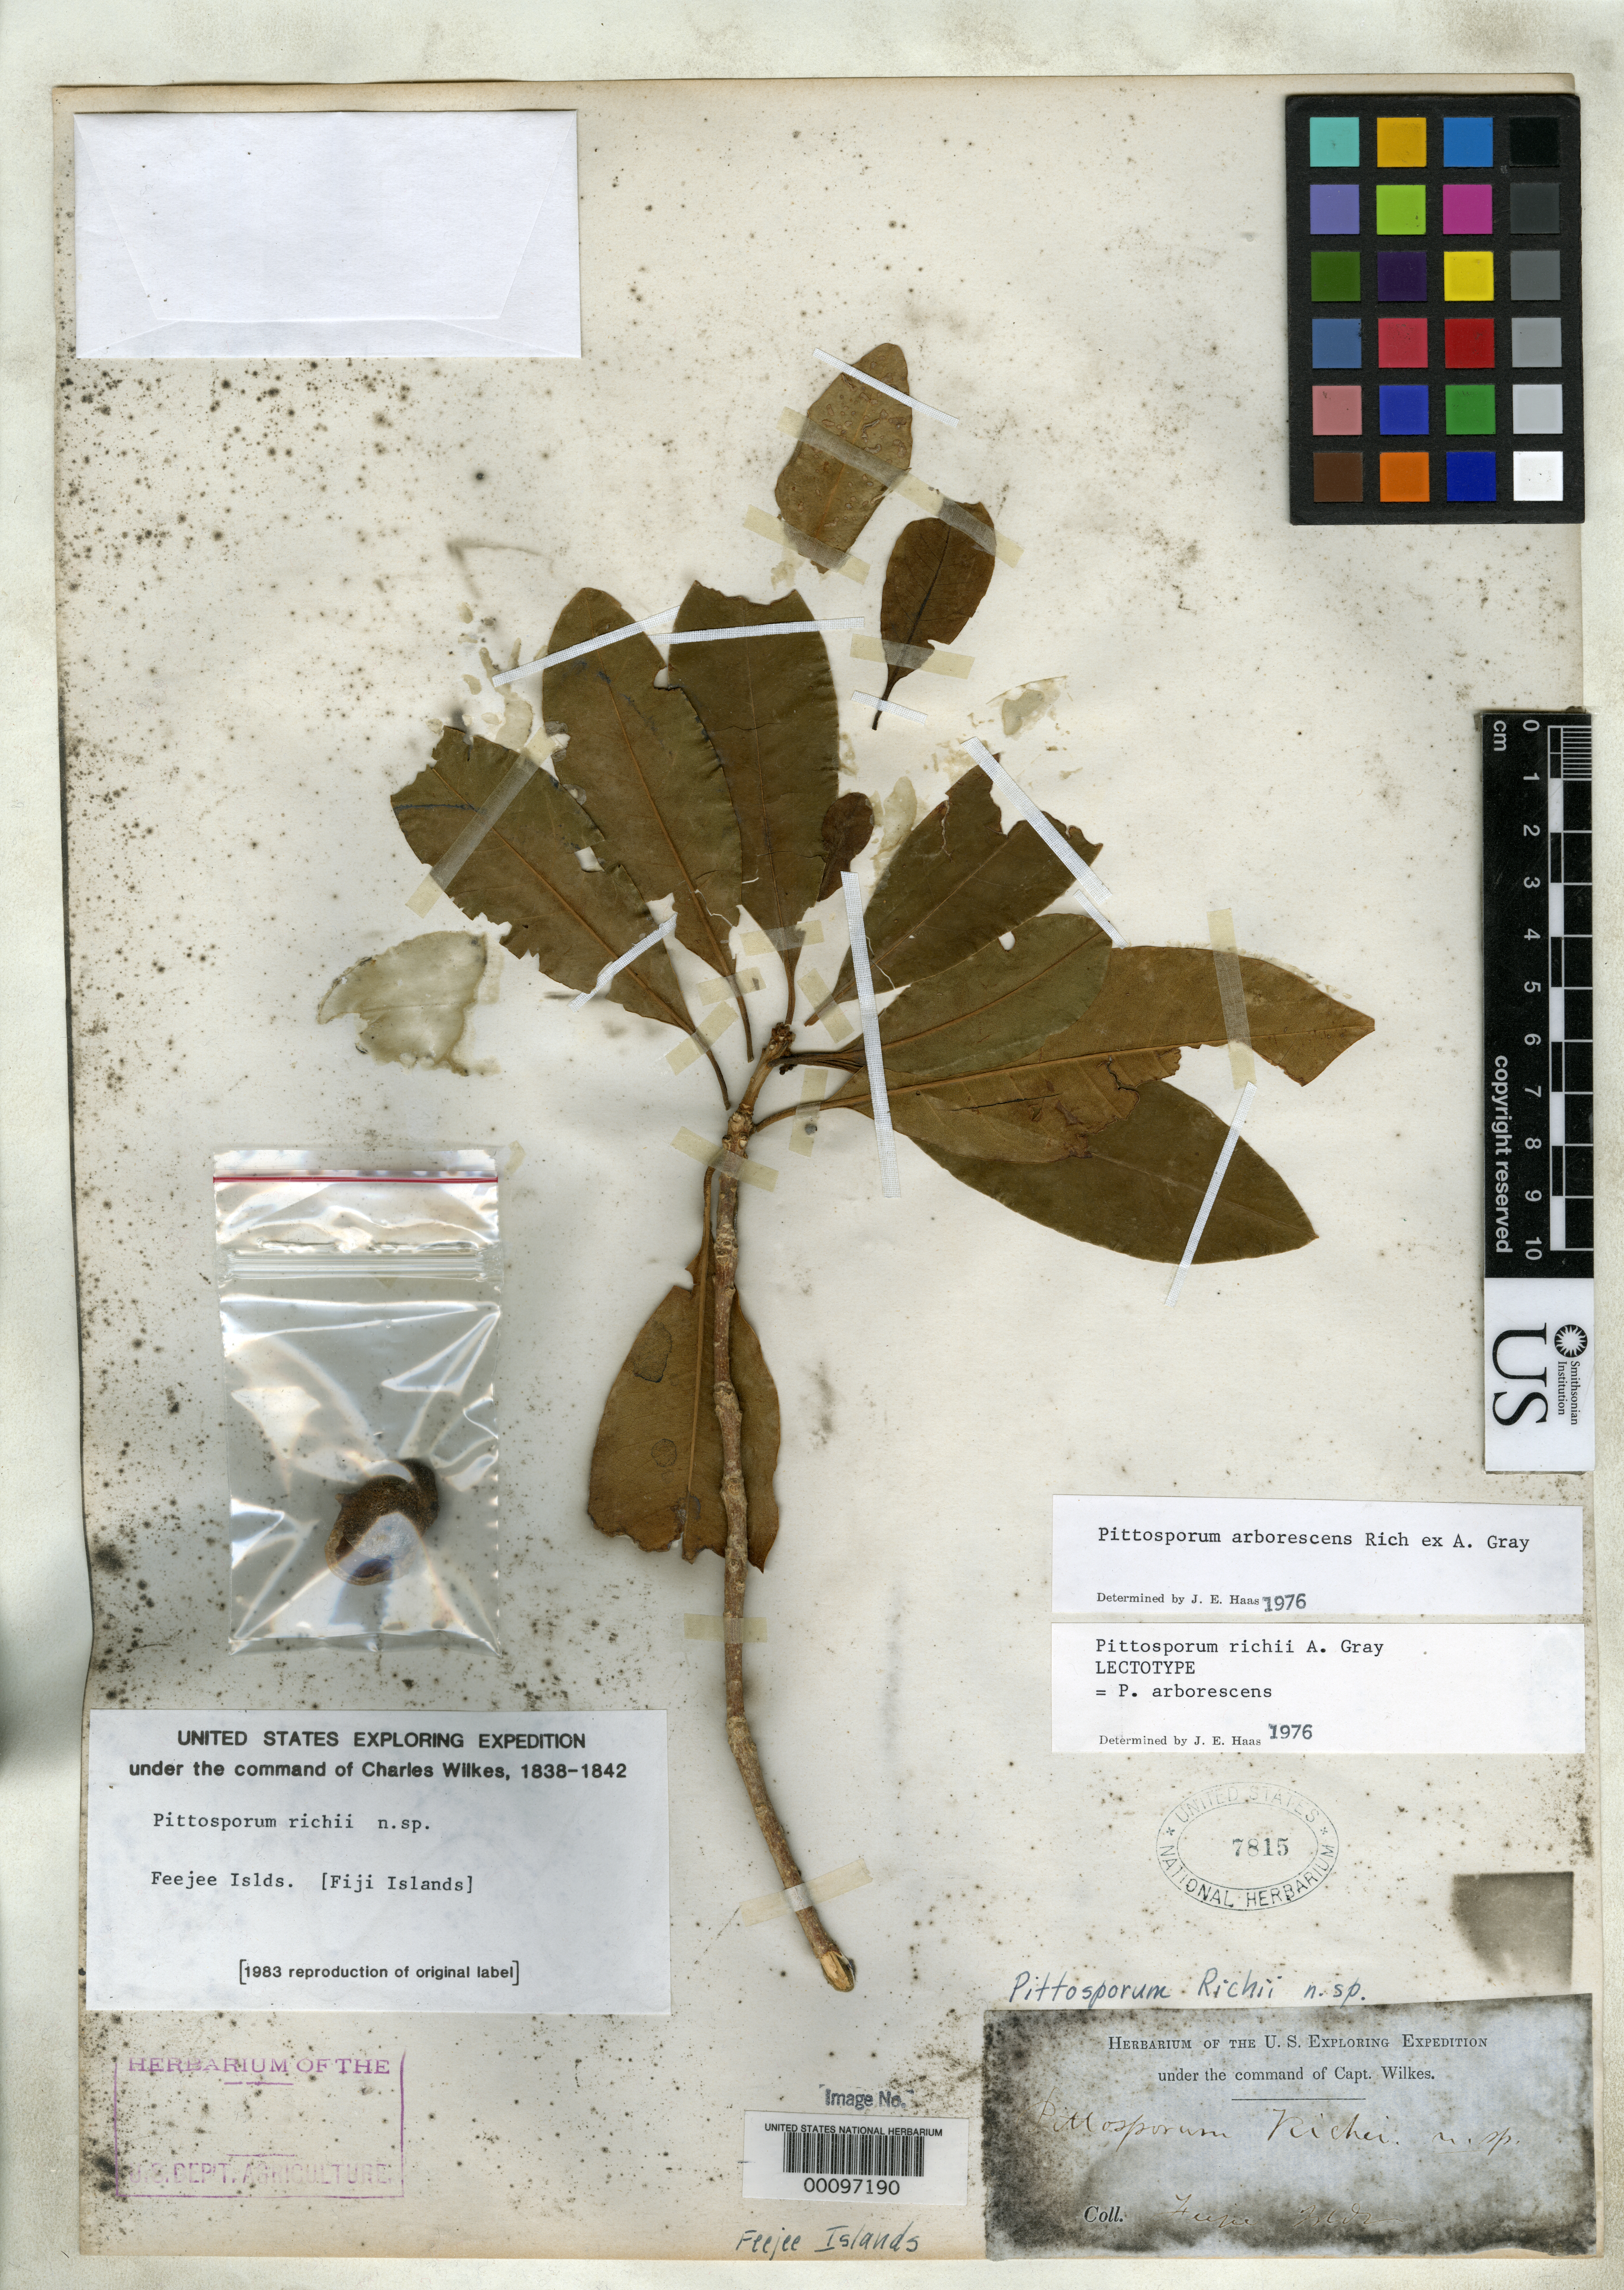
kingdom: Plantae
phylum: Tracheophyta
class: Magnoliopsida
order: Apiales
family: Pittosporaceae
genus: Pittosporum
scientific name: Pittosporum richii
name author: A. Gray in Wilkes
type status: Lectotype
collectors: Wilkes Explor. Exped.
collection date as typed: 1838 to -- --- 1842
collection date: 1838/1842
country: Fiji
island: Vanua Levu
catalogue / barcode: US 7815